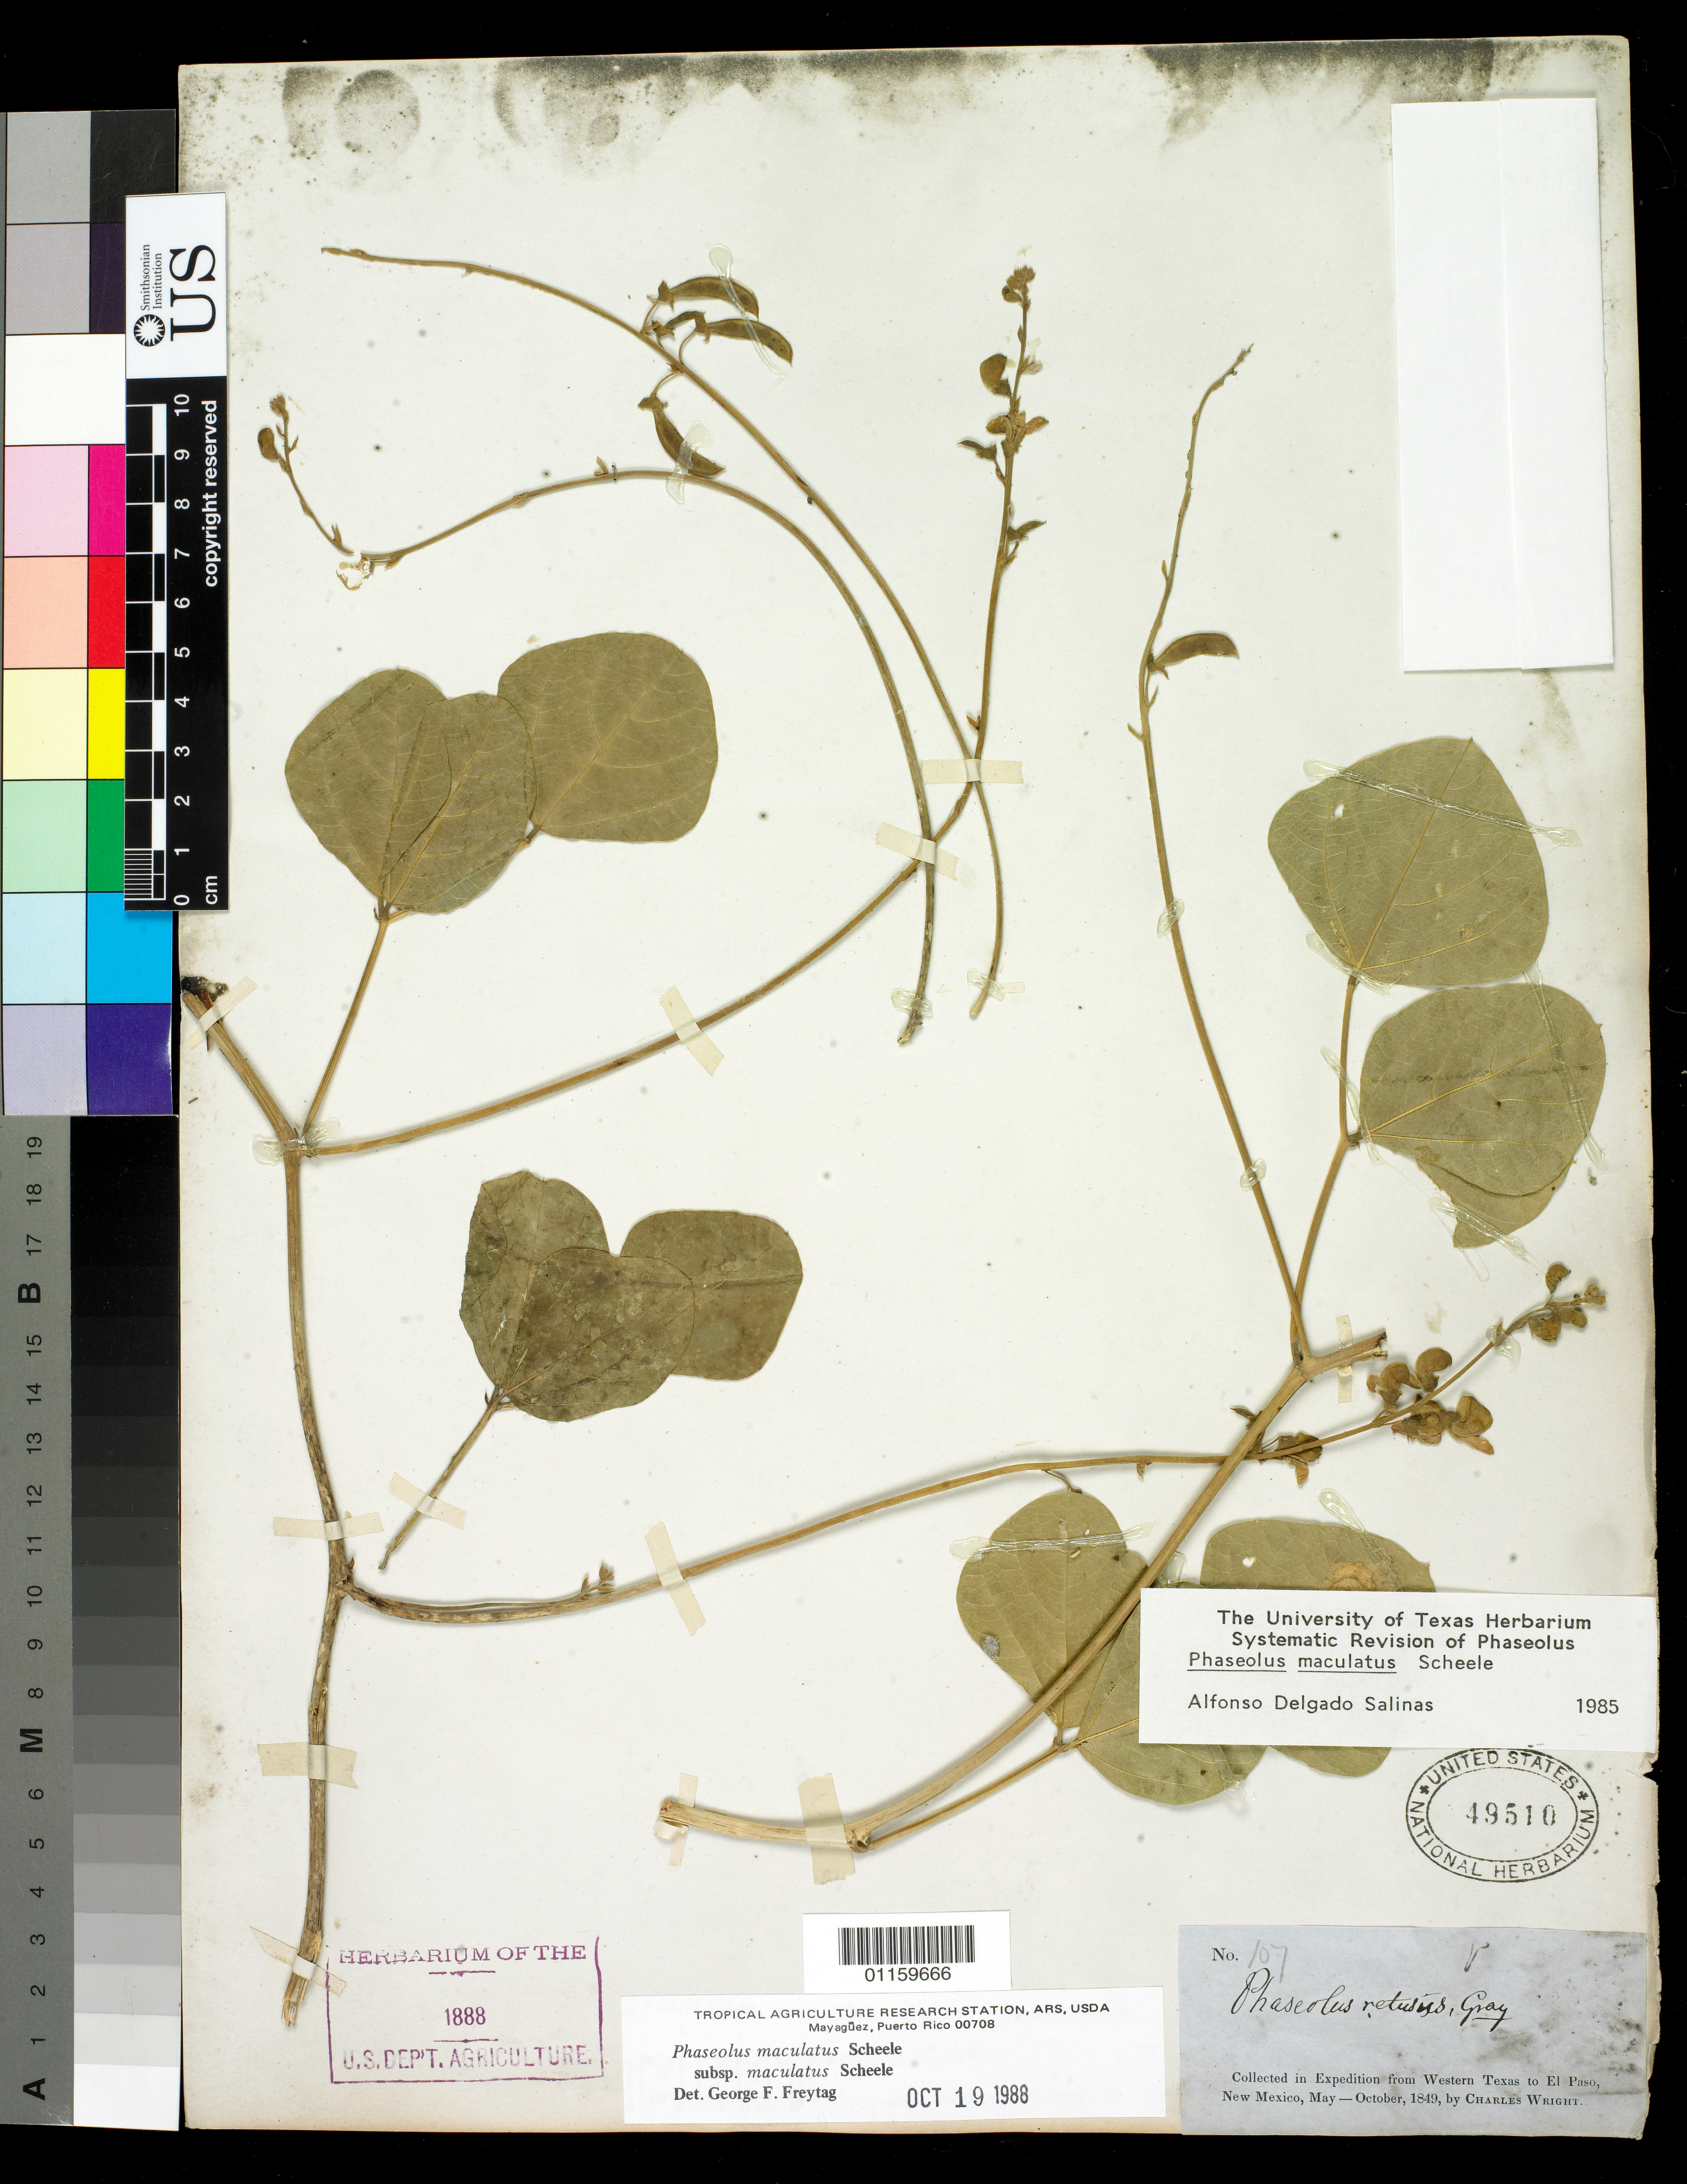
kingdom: Plantae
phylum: Tracheophyta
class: Magnoliopsida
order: Fabales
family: Fabaceae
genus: Phaseolus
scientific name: Phaseolus maculatus subsp. maculatus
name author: Scheele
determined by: Freytag, G. F.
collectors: C. Wright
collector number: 107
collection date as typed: May 1849 to -- Oct 1849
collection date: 1849-05/1849-10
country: United States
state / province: New Mexico / Texas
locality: W Texas to El Paso, New Mexico.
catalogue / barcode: US 49510